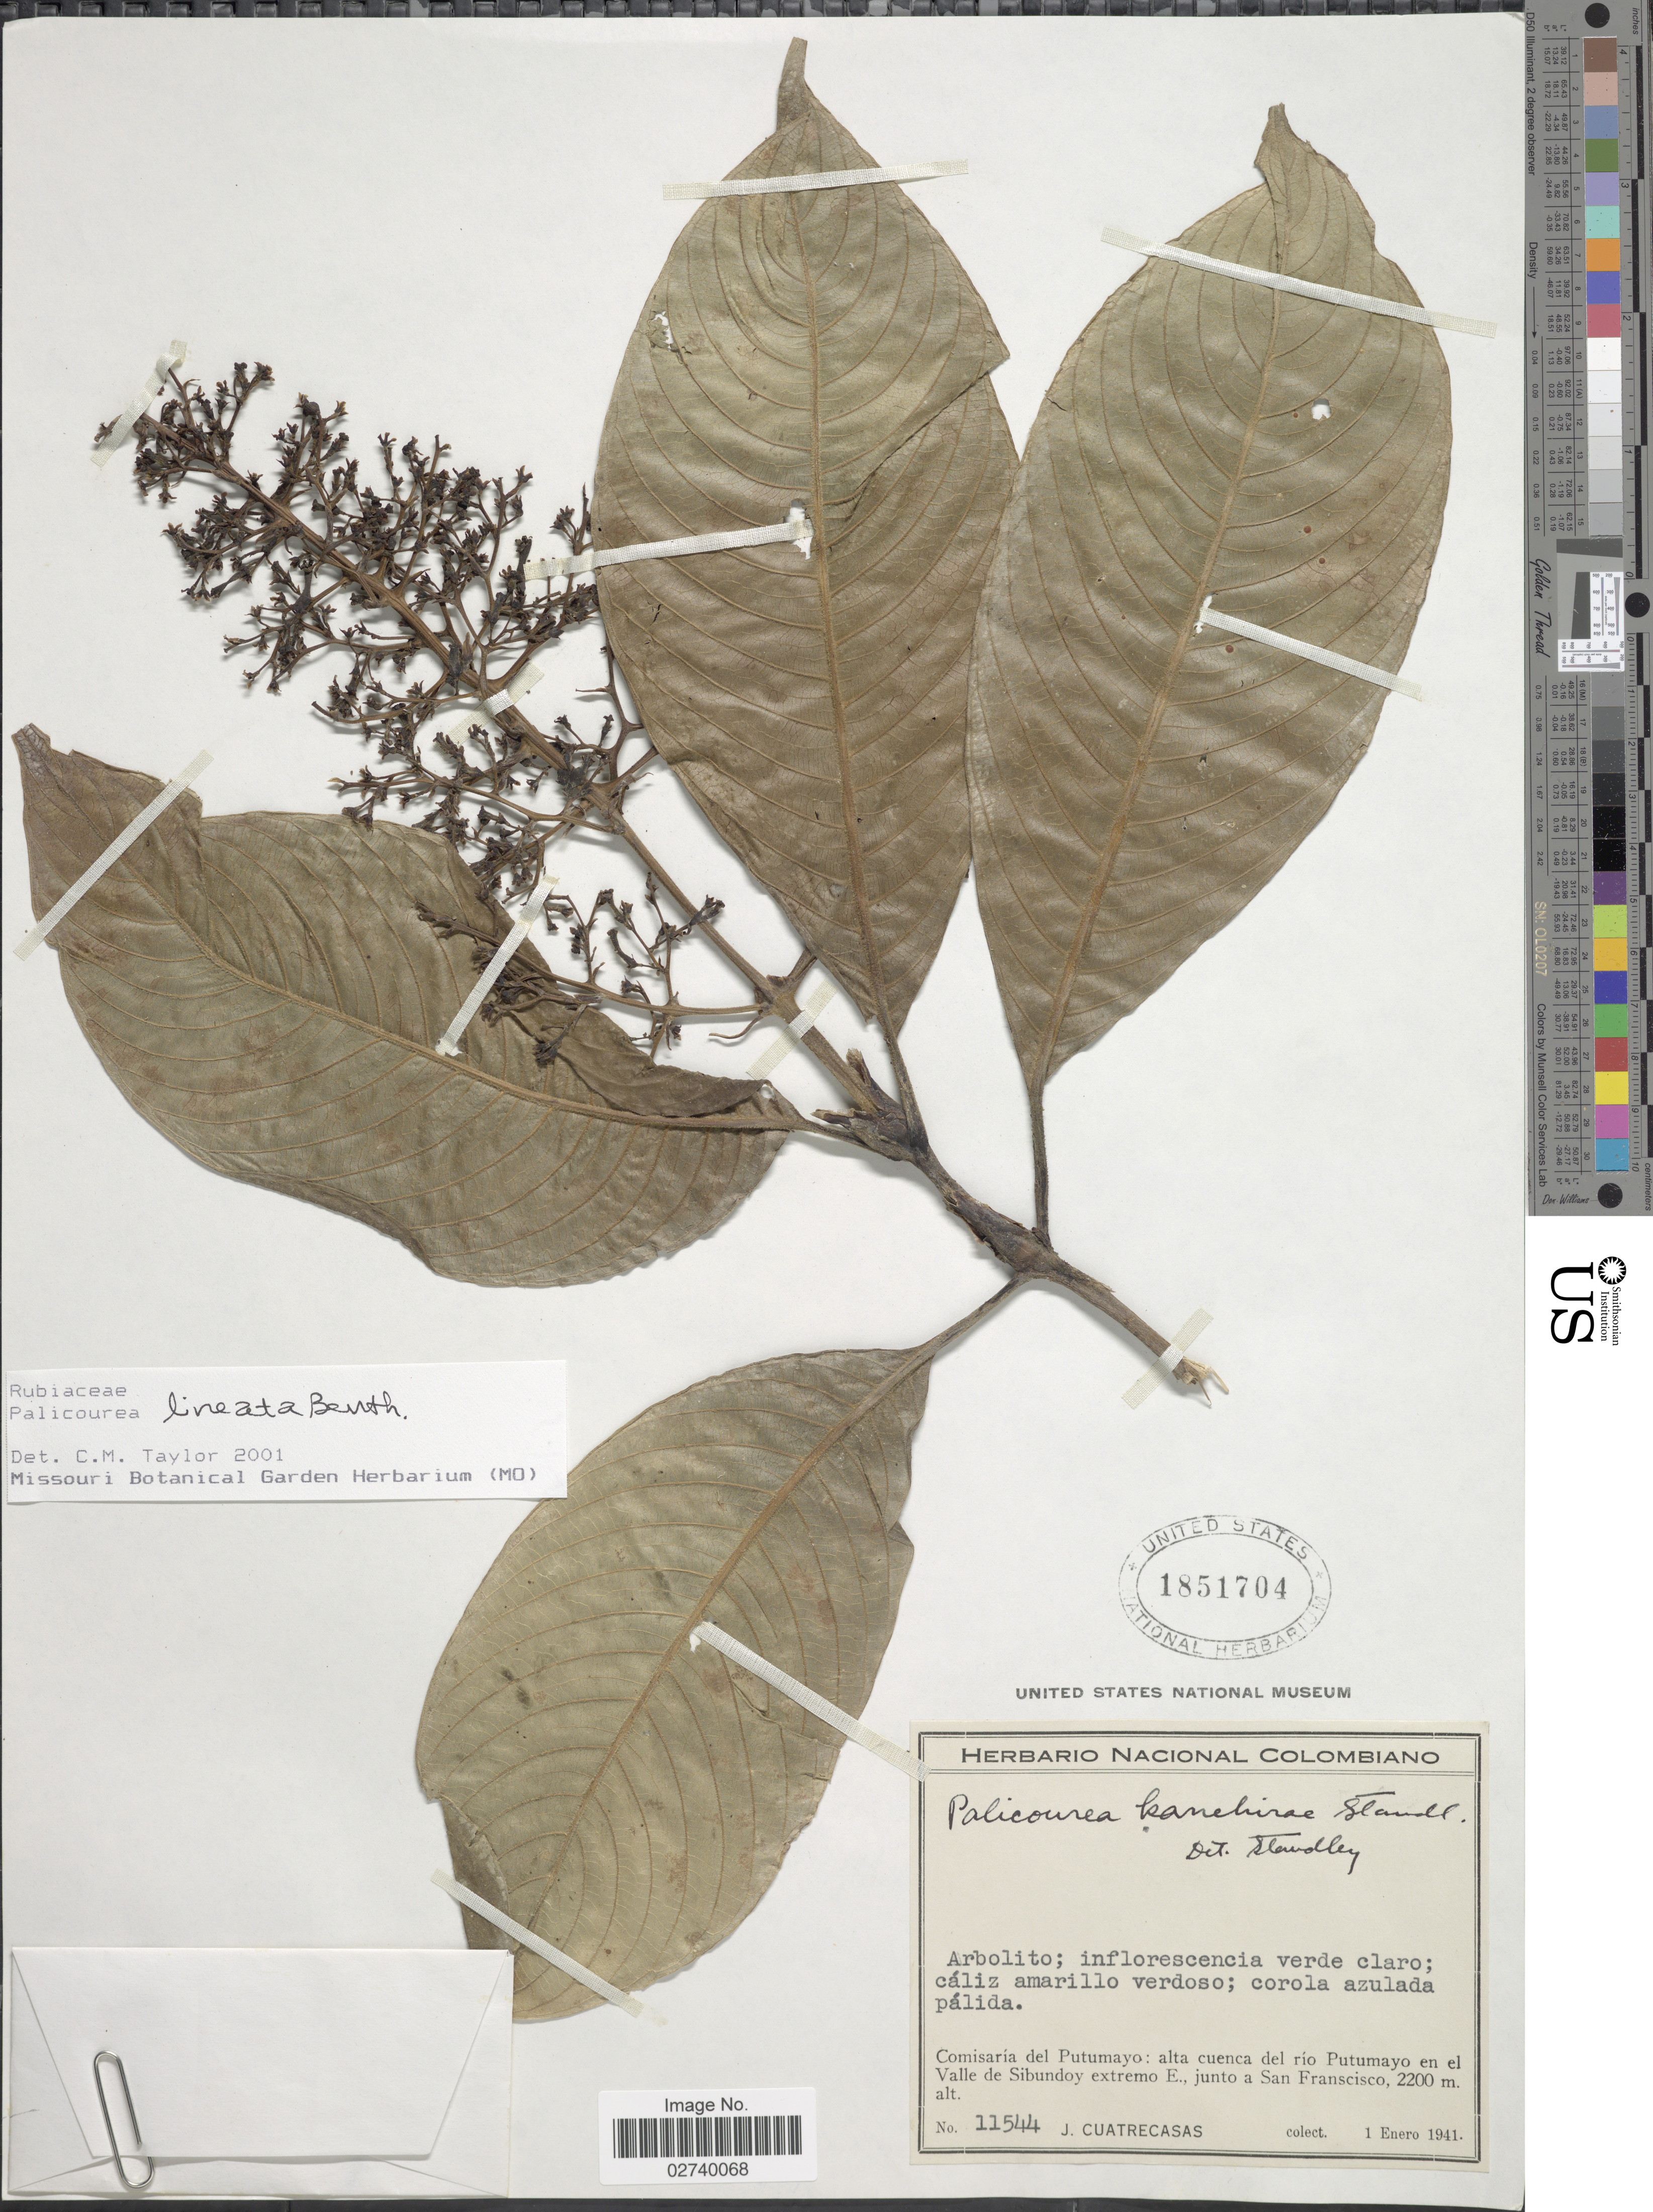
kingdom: Plantae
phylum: Tracheophyta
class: Magnoliopsida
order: Gentianales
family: Rubiaceae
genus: Palicourea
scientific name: Palicourea lineata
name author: Benth.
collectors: J. Cuatrecasas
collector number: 11544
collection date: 1941-01-01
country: Colombia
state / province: Putumayo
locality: Alta cuenca del río Putumayo en el Valle de Sibundoy extremo E., junto a San Franscisco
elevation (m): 2200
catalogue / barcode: US 1851704